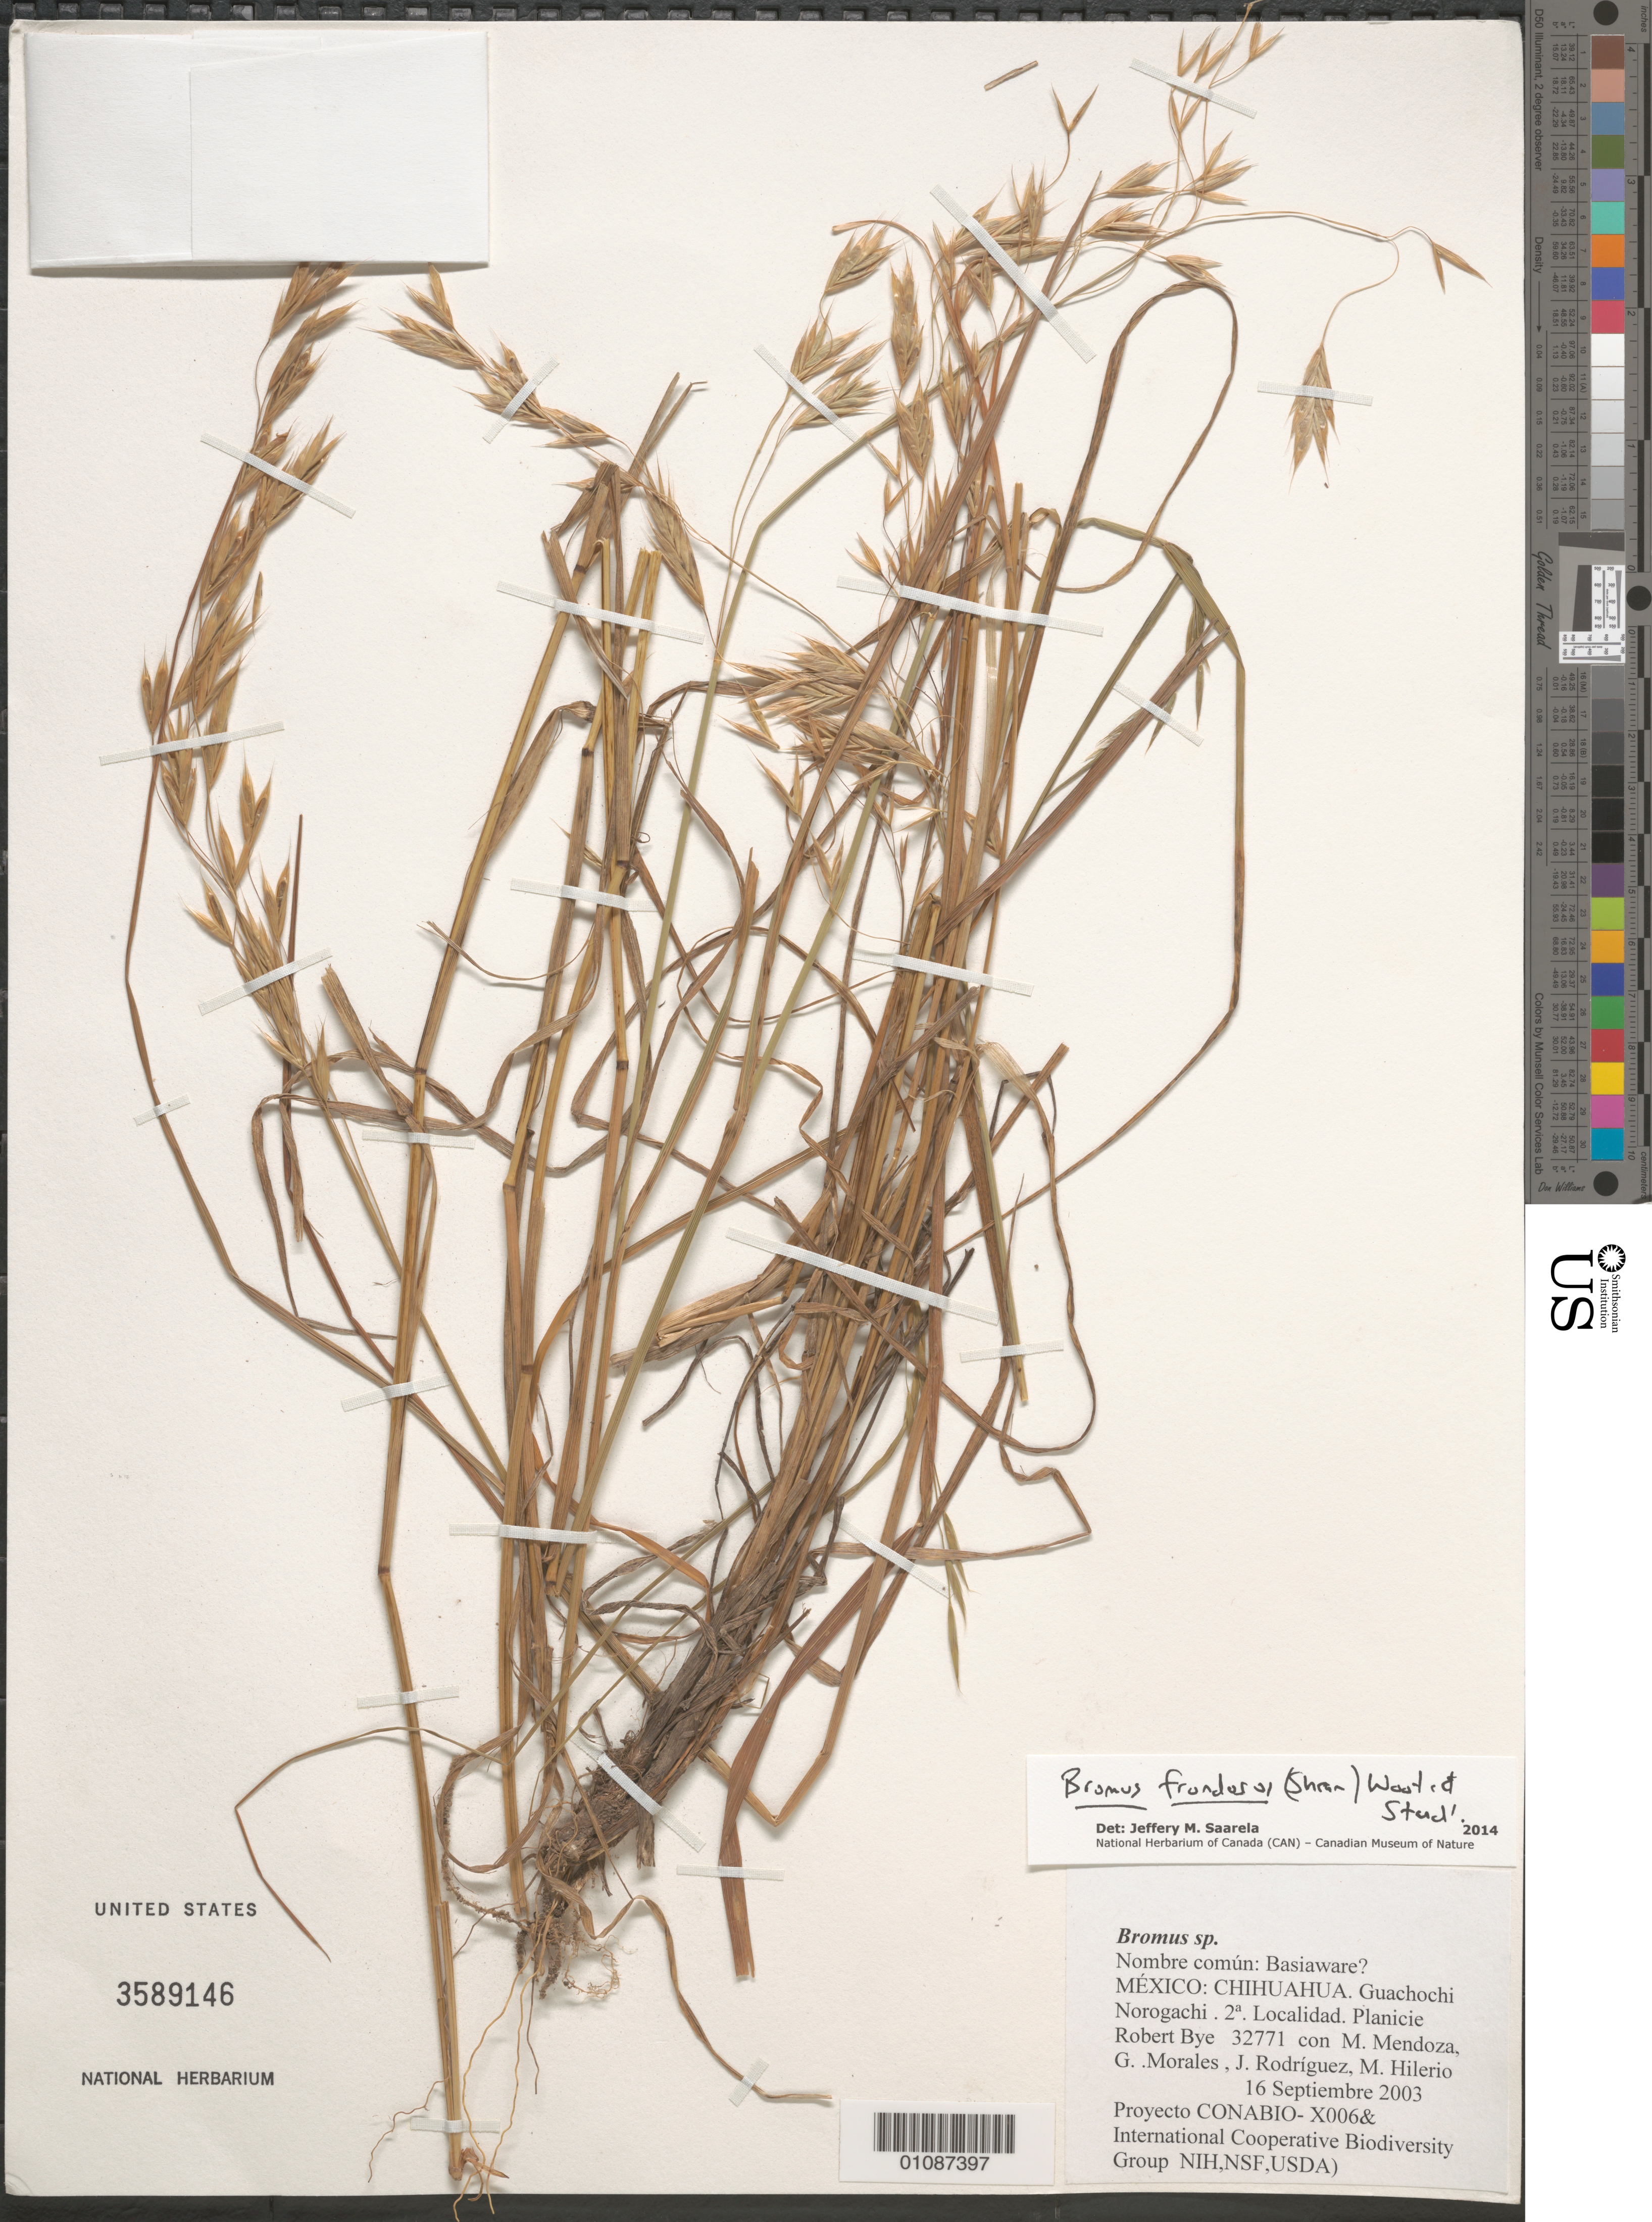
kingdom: Plantae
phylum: Tracheophyta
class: Liliopsida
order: Poales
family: Poaceae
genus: Bromus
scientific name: Bromus frondosus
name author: (Shear) Wooton & Standl.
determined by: Saarela, J. M., (CAN), Canadian Museum of Nature (CANADA)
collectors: R. A. Bye, M. Mendoza Garcia, G. Morales, J. Rodríguez & M. Hilerio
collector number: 32771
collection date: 2003-09-16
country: Mexico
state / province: Chihuahua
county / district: Guachochi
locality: Norogachi, 2a Localidad, Planicie.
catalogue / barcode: US 3589146